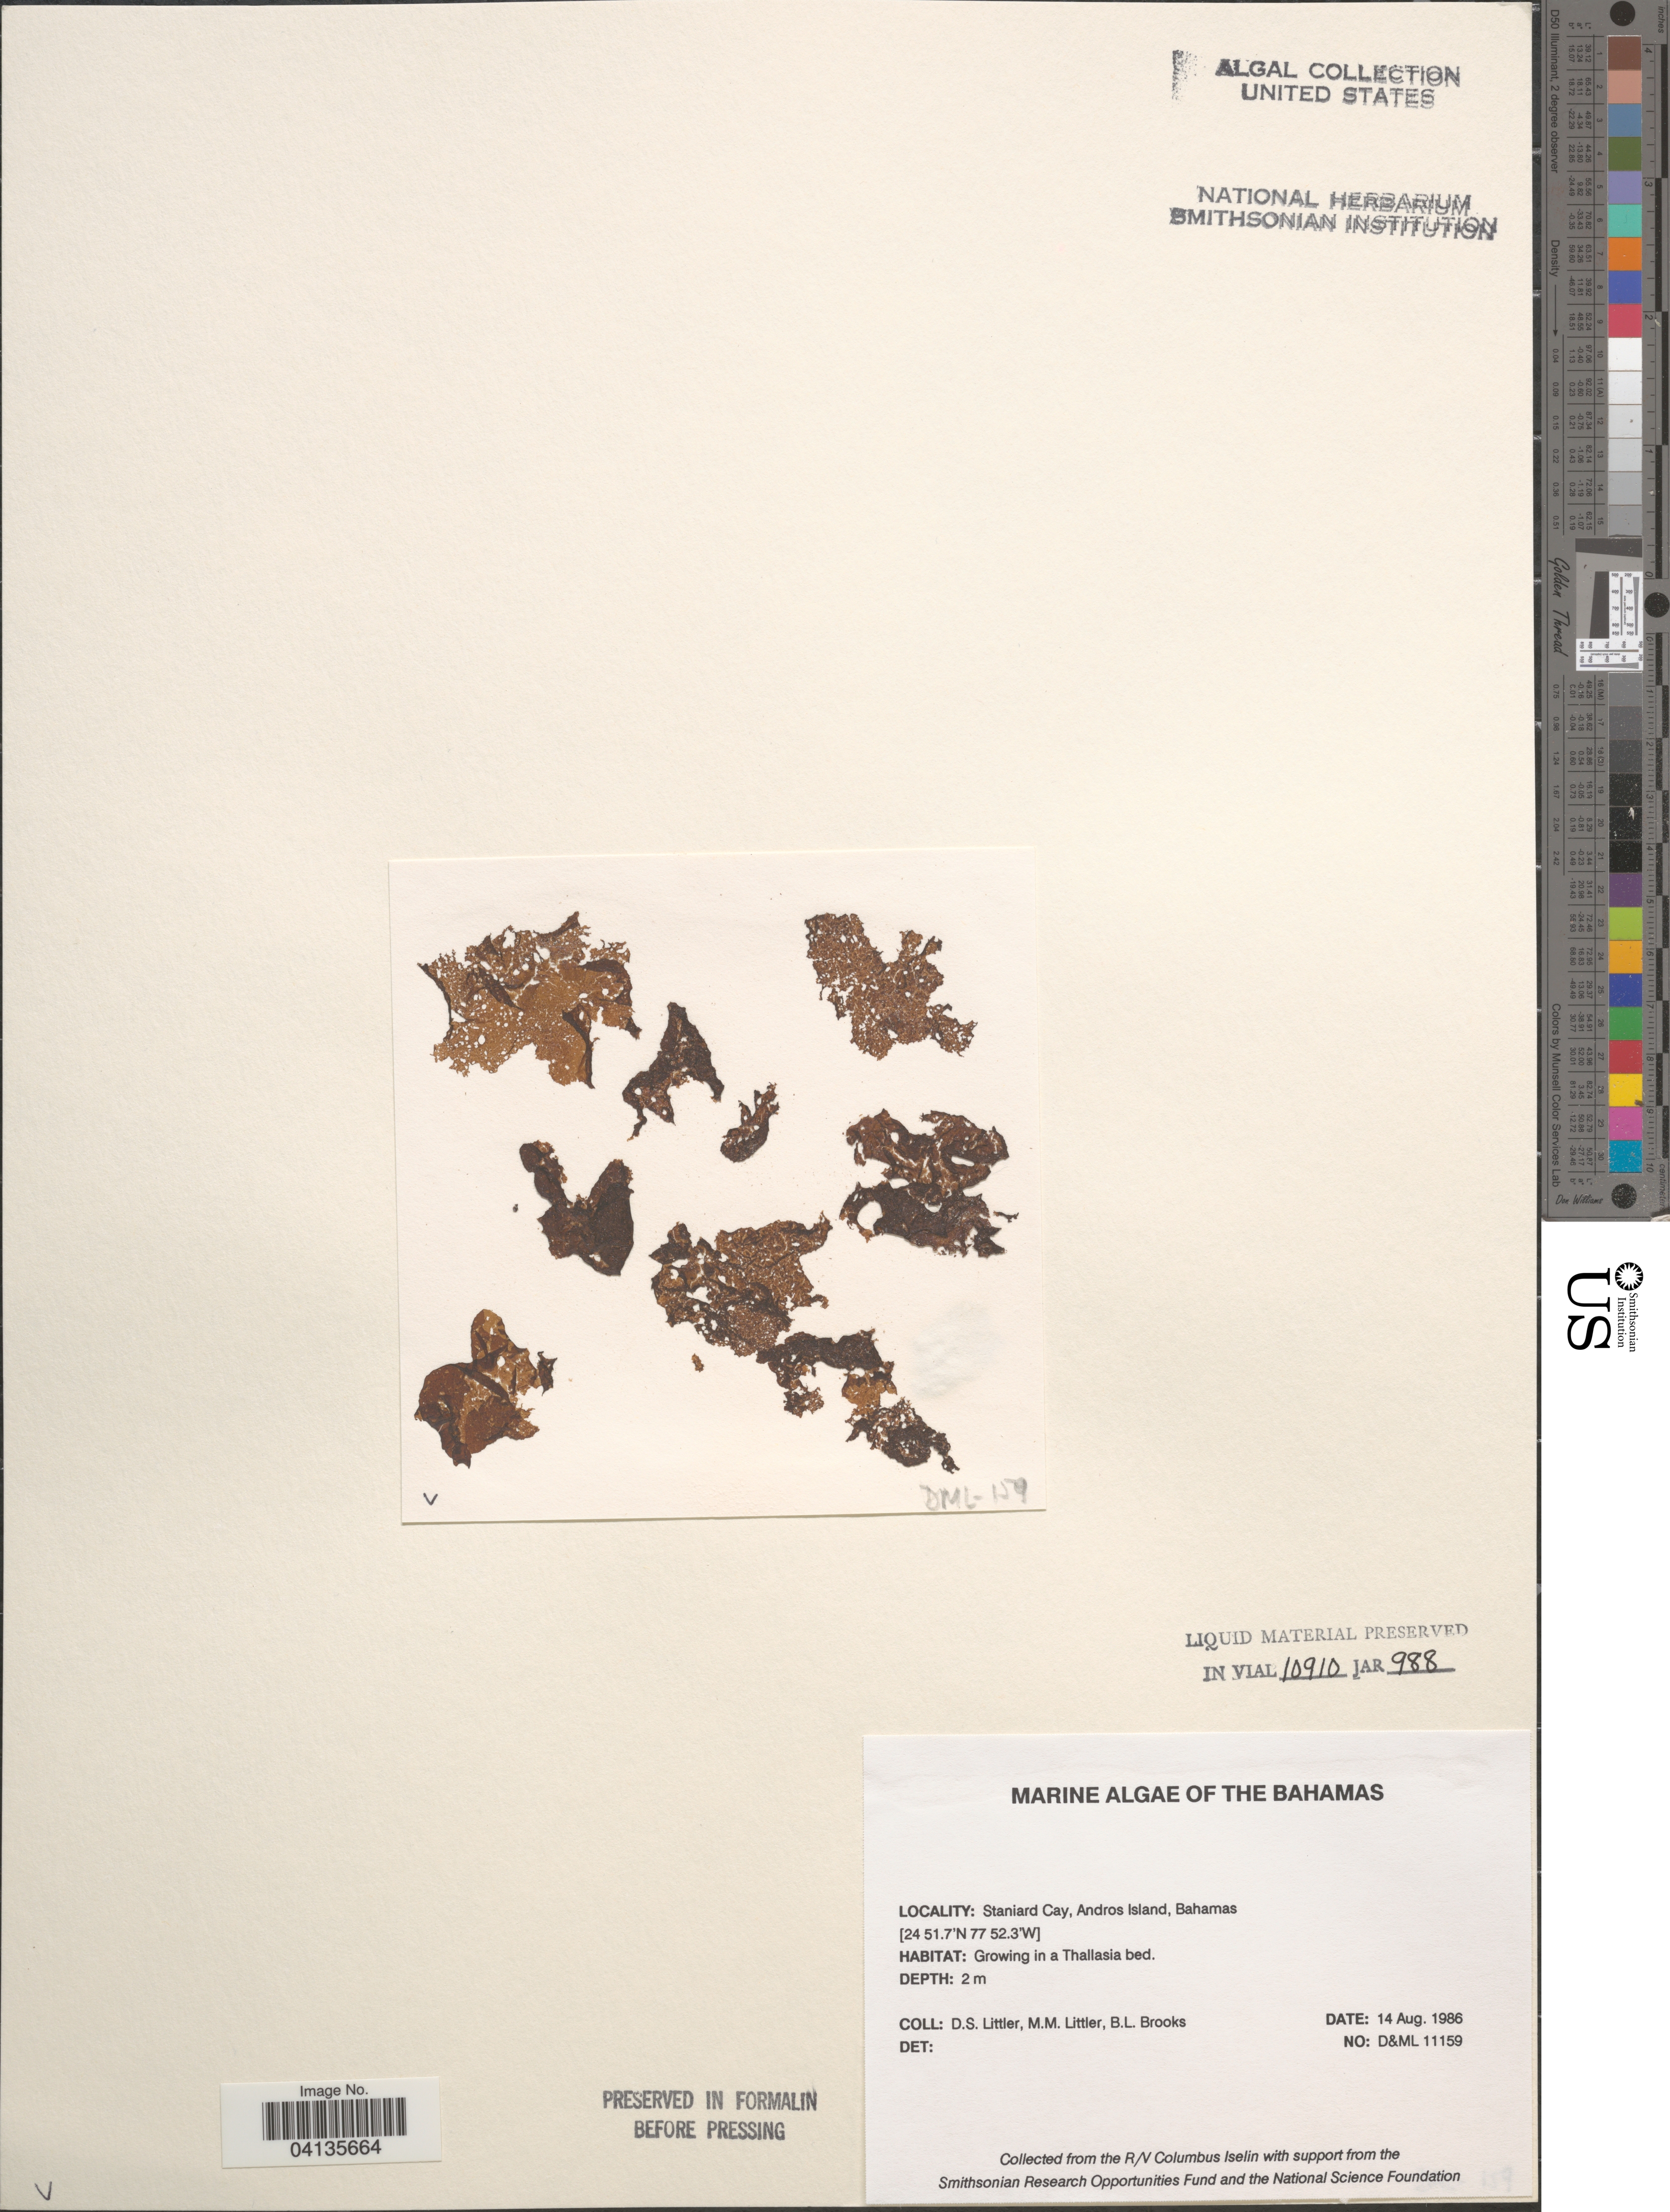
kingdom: Plantae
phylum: Rhodophyta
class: Florideophyceae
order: Corallinales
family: Corallinaceae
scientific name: Crustose Coralline Algae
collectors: D. S. Littler & B. Brooks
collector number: D&ML11159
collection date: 1986-08-14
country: Bahamas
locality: Staniard Cay, Andros Island.